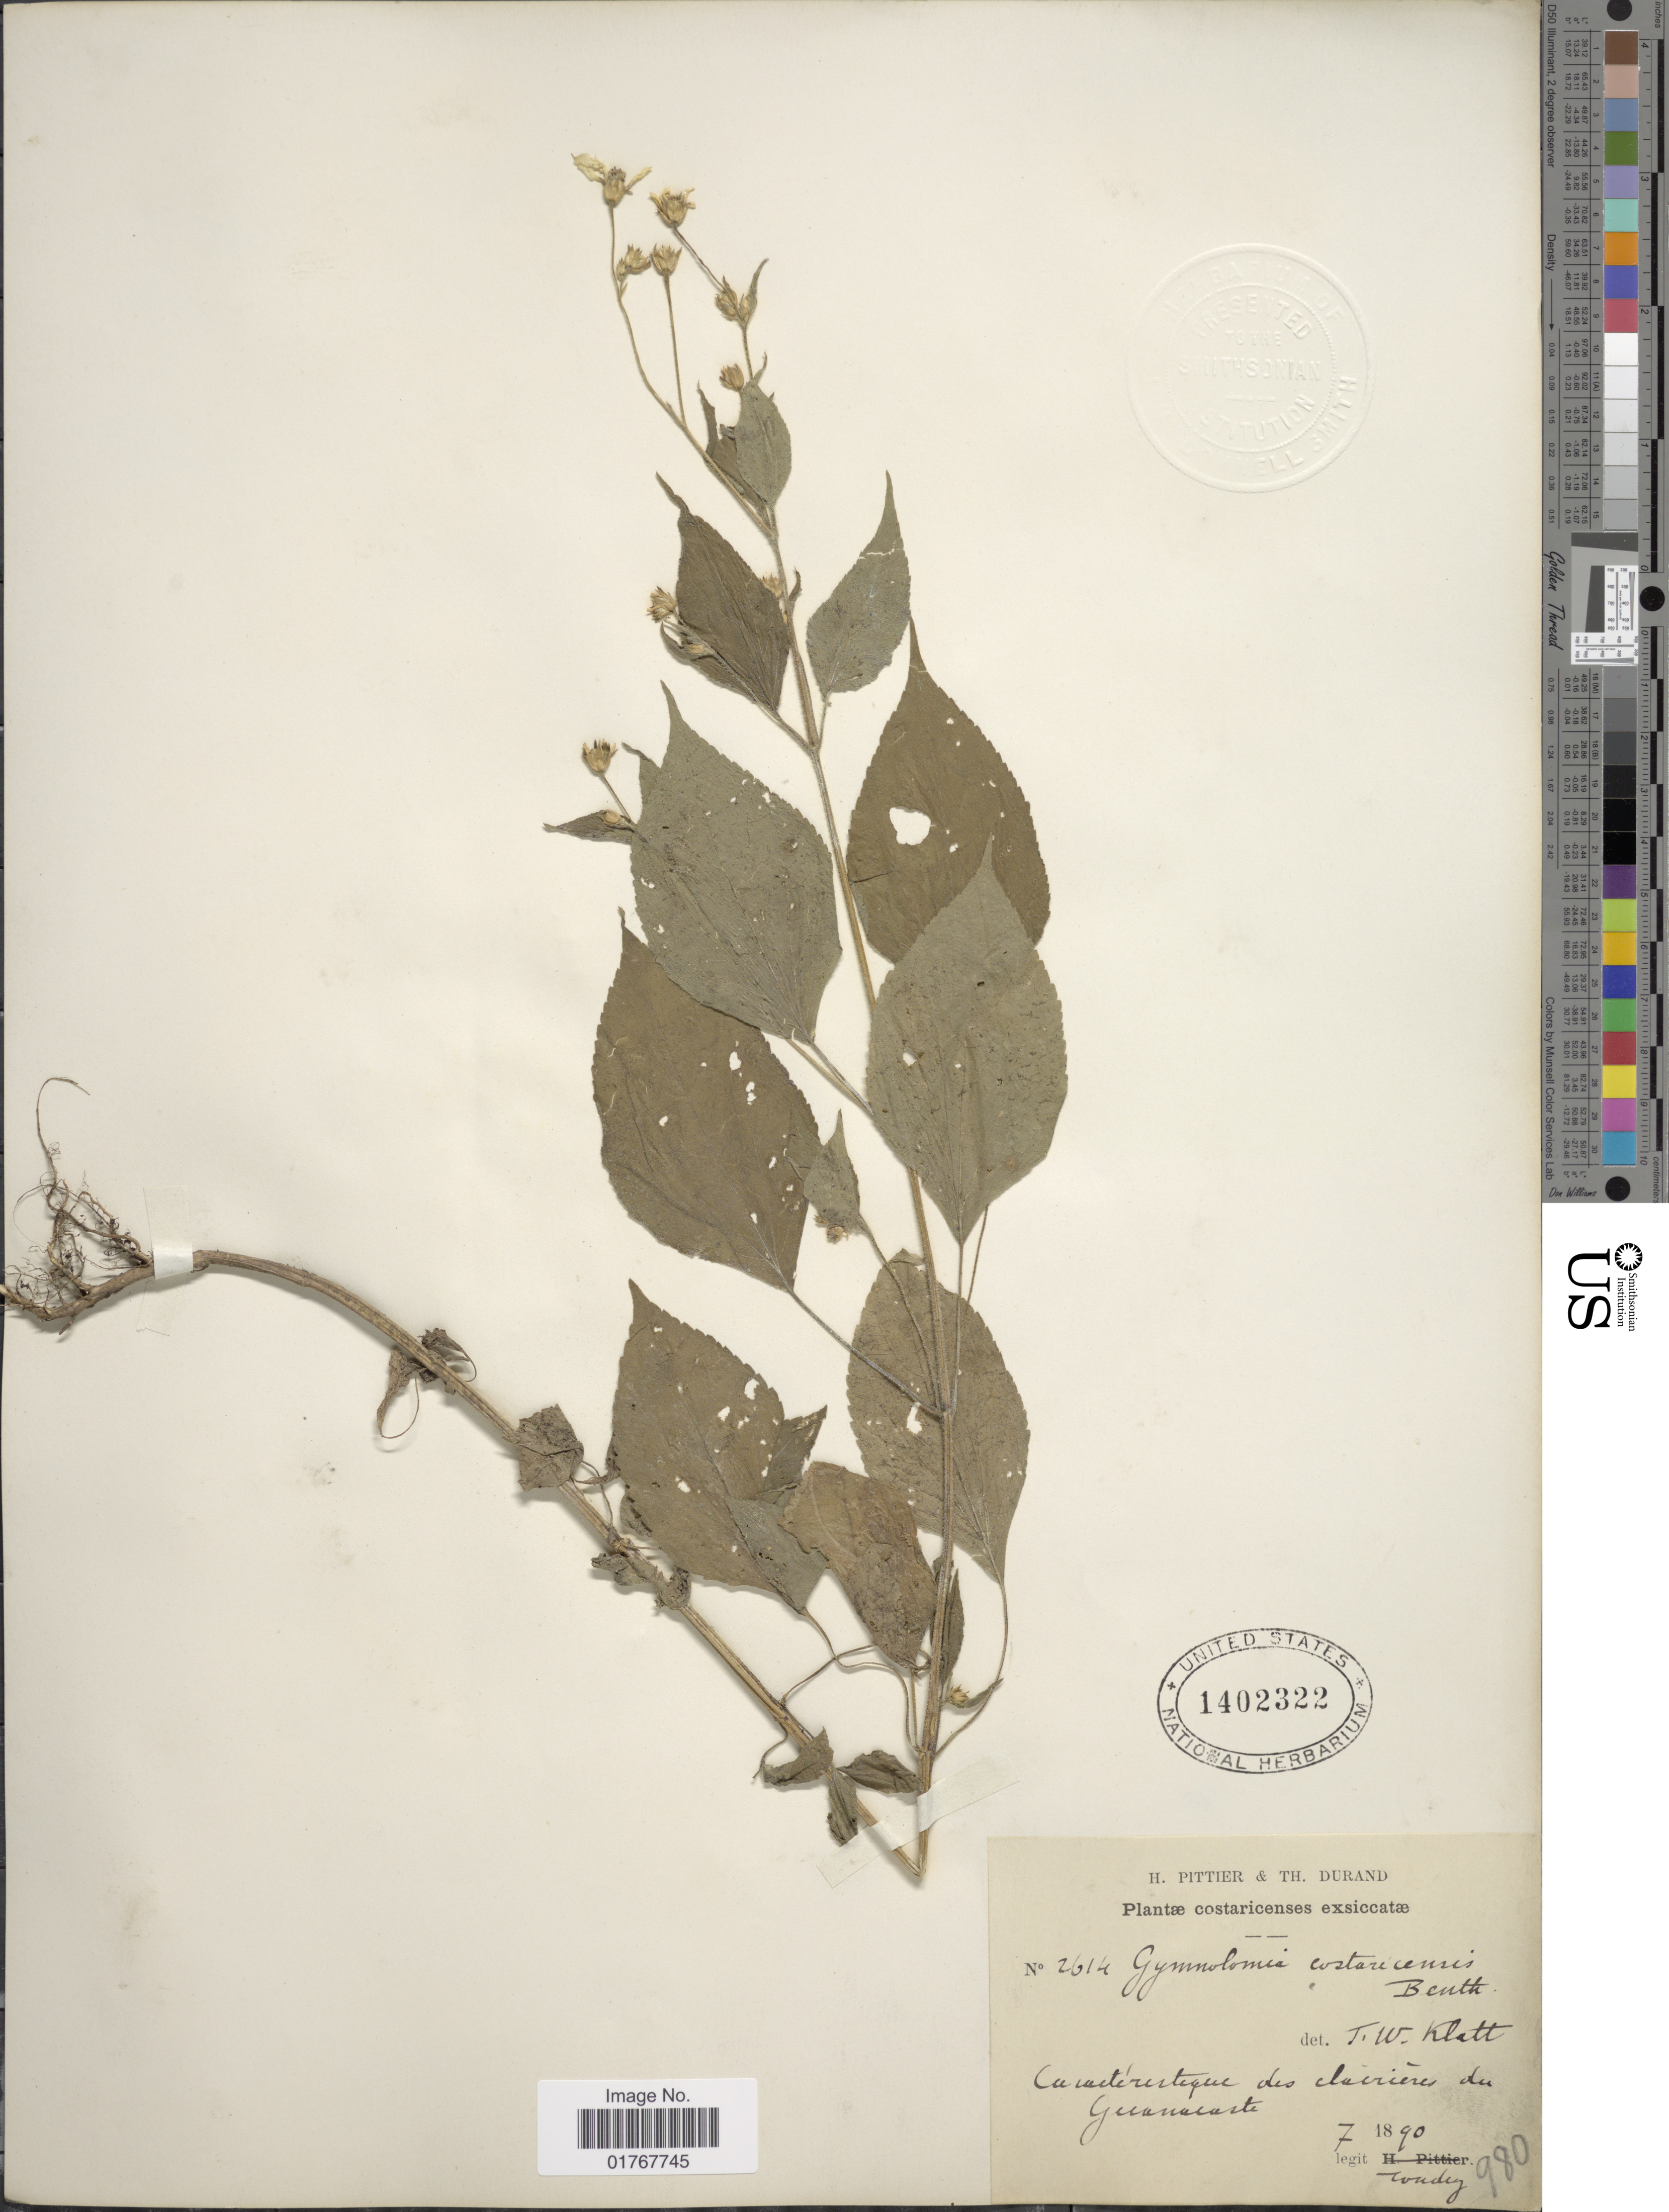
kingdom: Plantae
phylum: Tracheophyta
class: Magnoliopsida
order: Asterales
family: Asteraceae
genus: Viguiera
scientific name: Viguiera cordata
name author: (Hook. & Arn.) D'Arcy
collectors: A. Tonduz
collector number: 2614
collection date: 1890-07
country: Costa Rica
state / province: Guanacaste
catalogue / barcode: US 142322